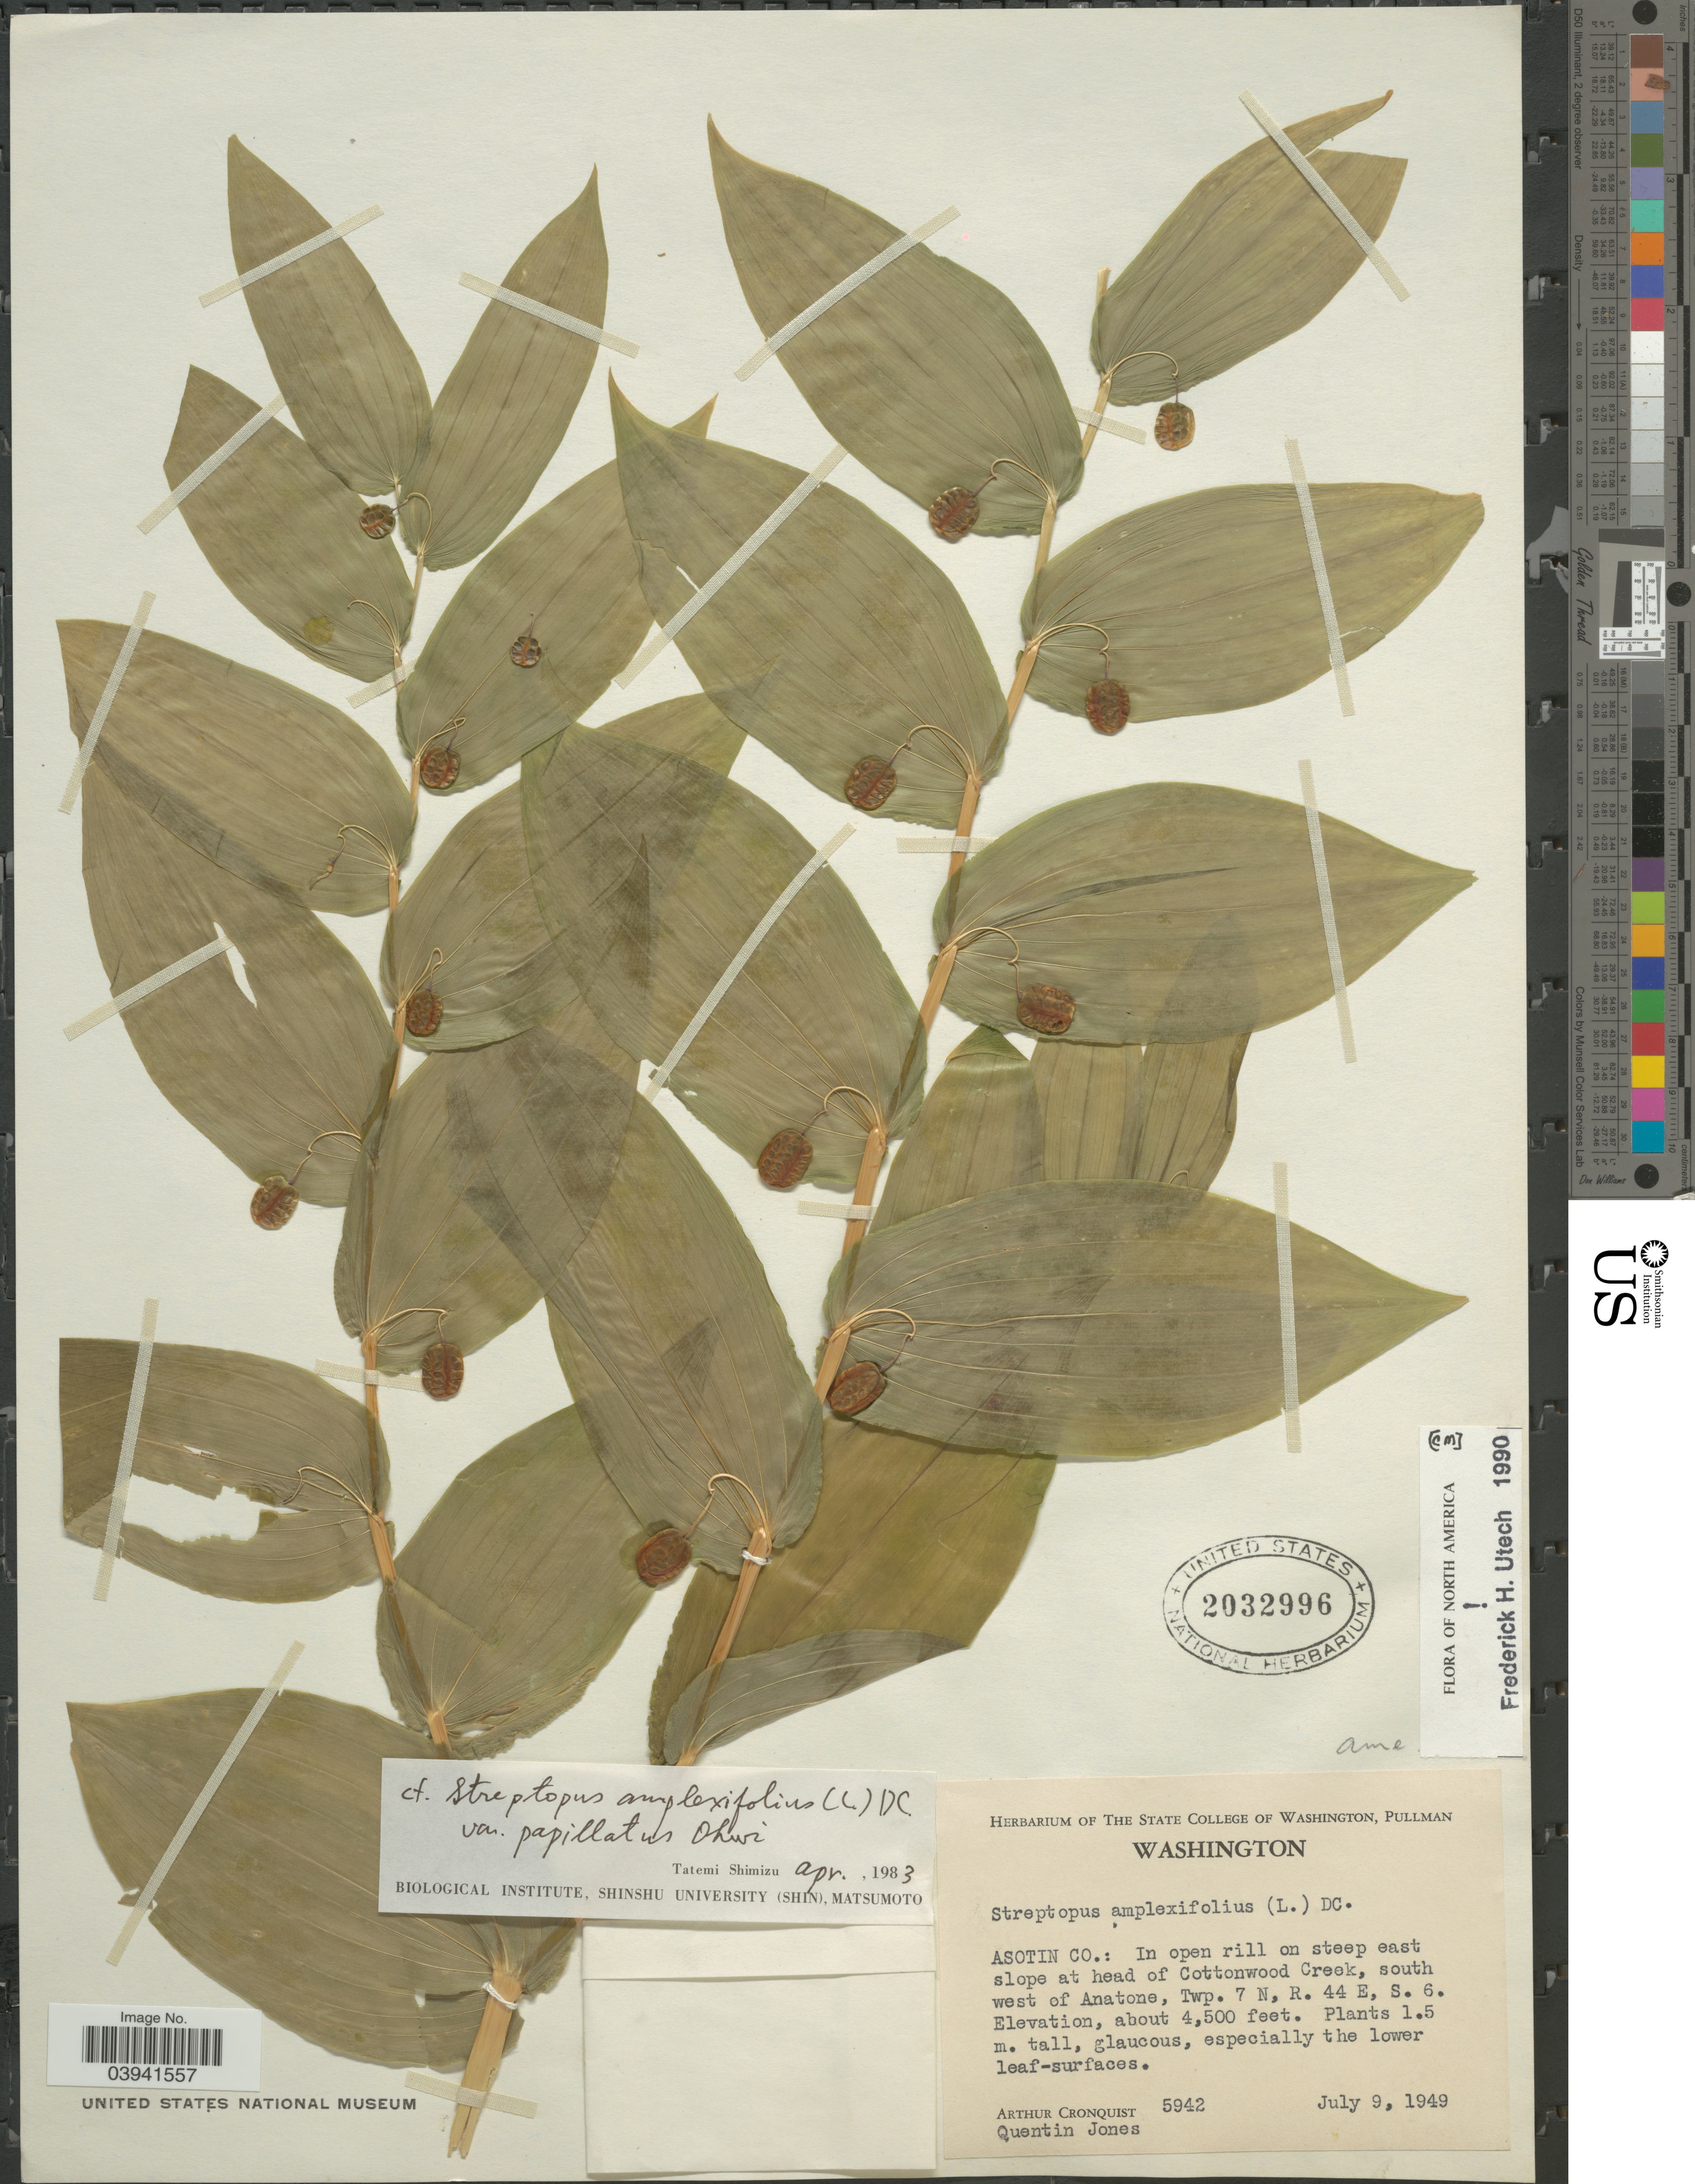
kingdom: Plantae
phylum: Tracheophyta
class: Liliopsida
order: Liliales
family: Liliaceae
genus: Streptopus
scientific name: Streptopus amplexifolius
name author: (L.) DC.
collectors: A. J. Cronquist & Q. Jones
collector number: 5942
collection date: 1949-07-09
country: United States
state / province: Washington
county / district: Asotin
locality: Asotin Co.: In open rill on steep east slope at head of Cottonwood Creek, south of west of Anatone, Twp. 7 N, R. 44 E, S. 6.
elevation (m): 1372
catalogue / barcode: US 2032996